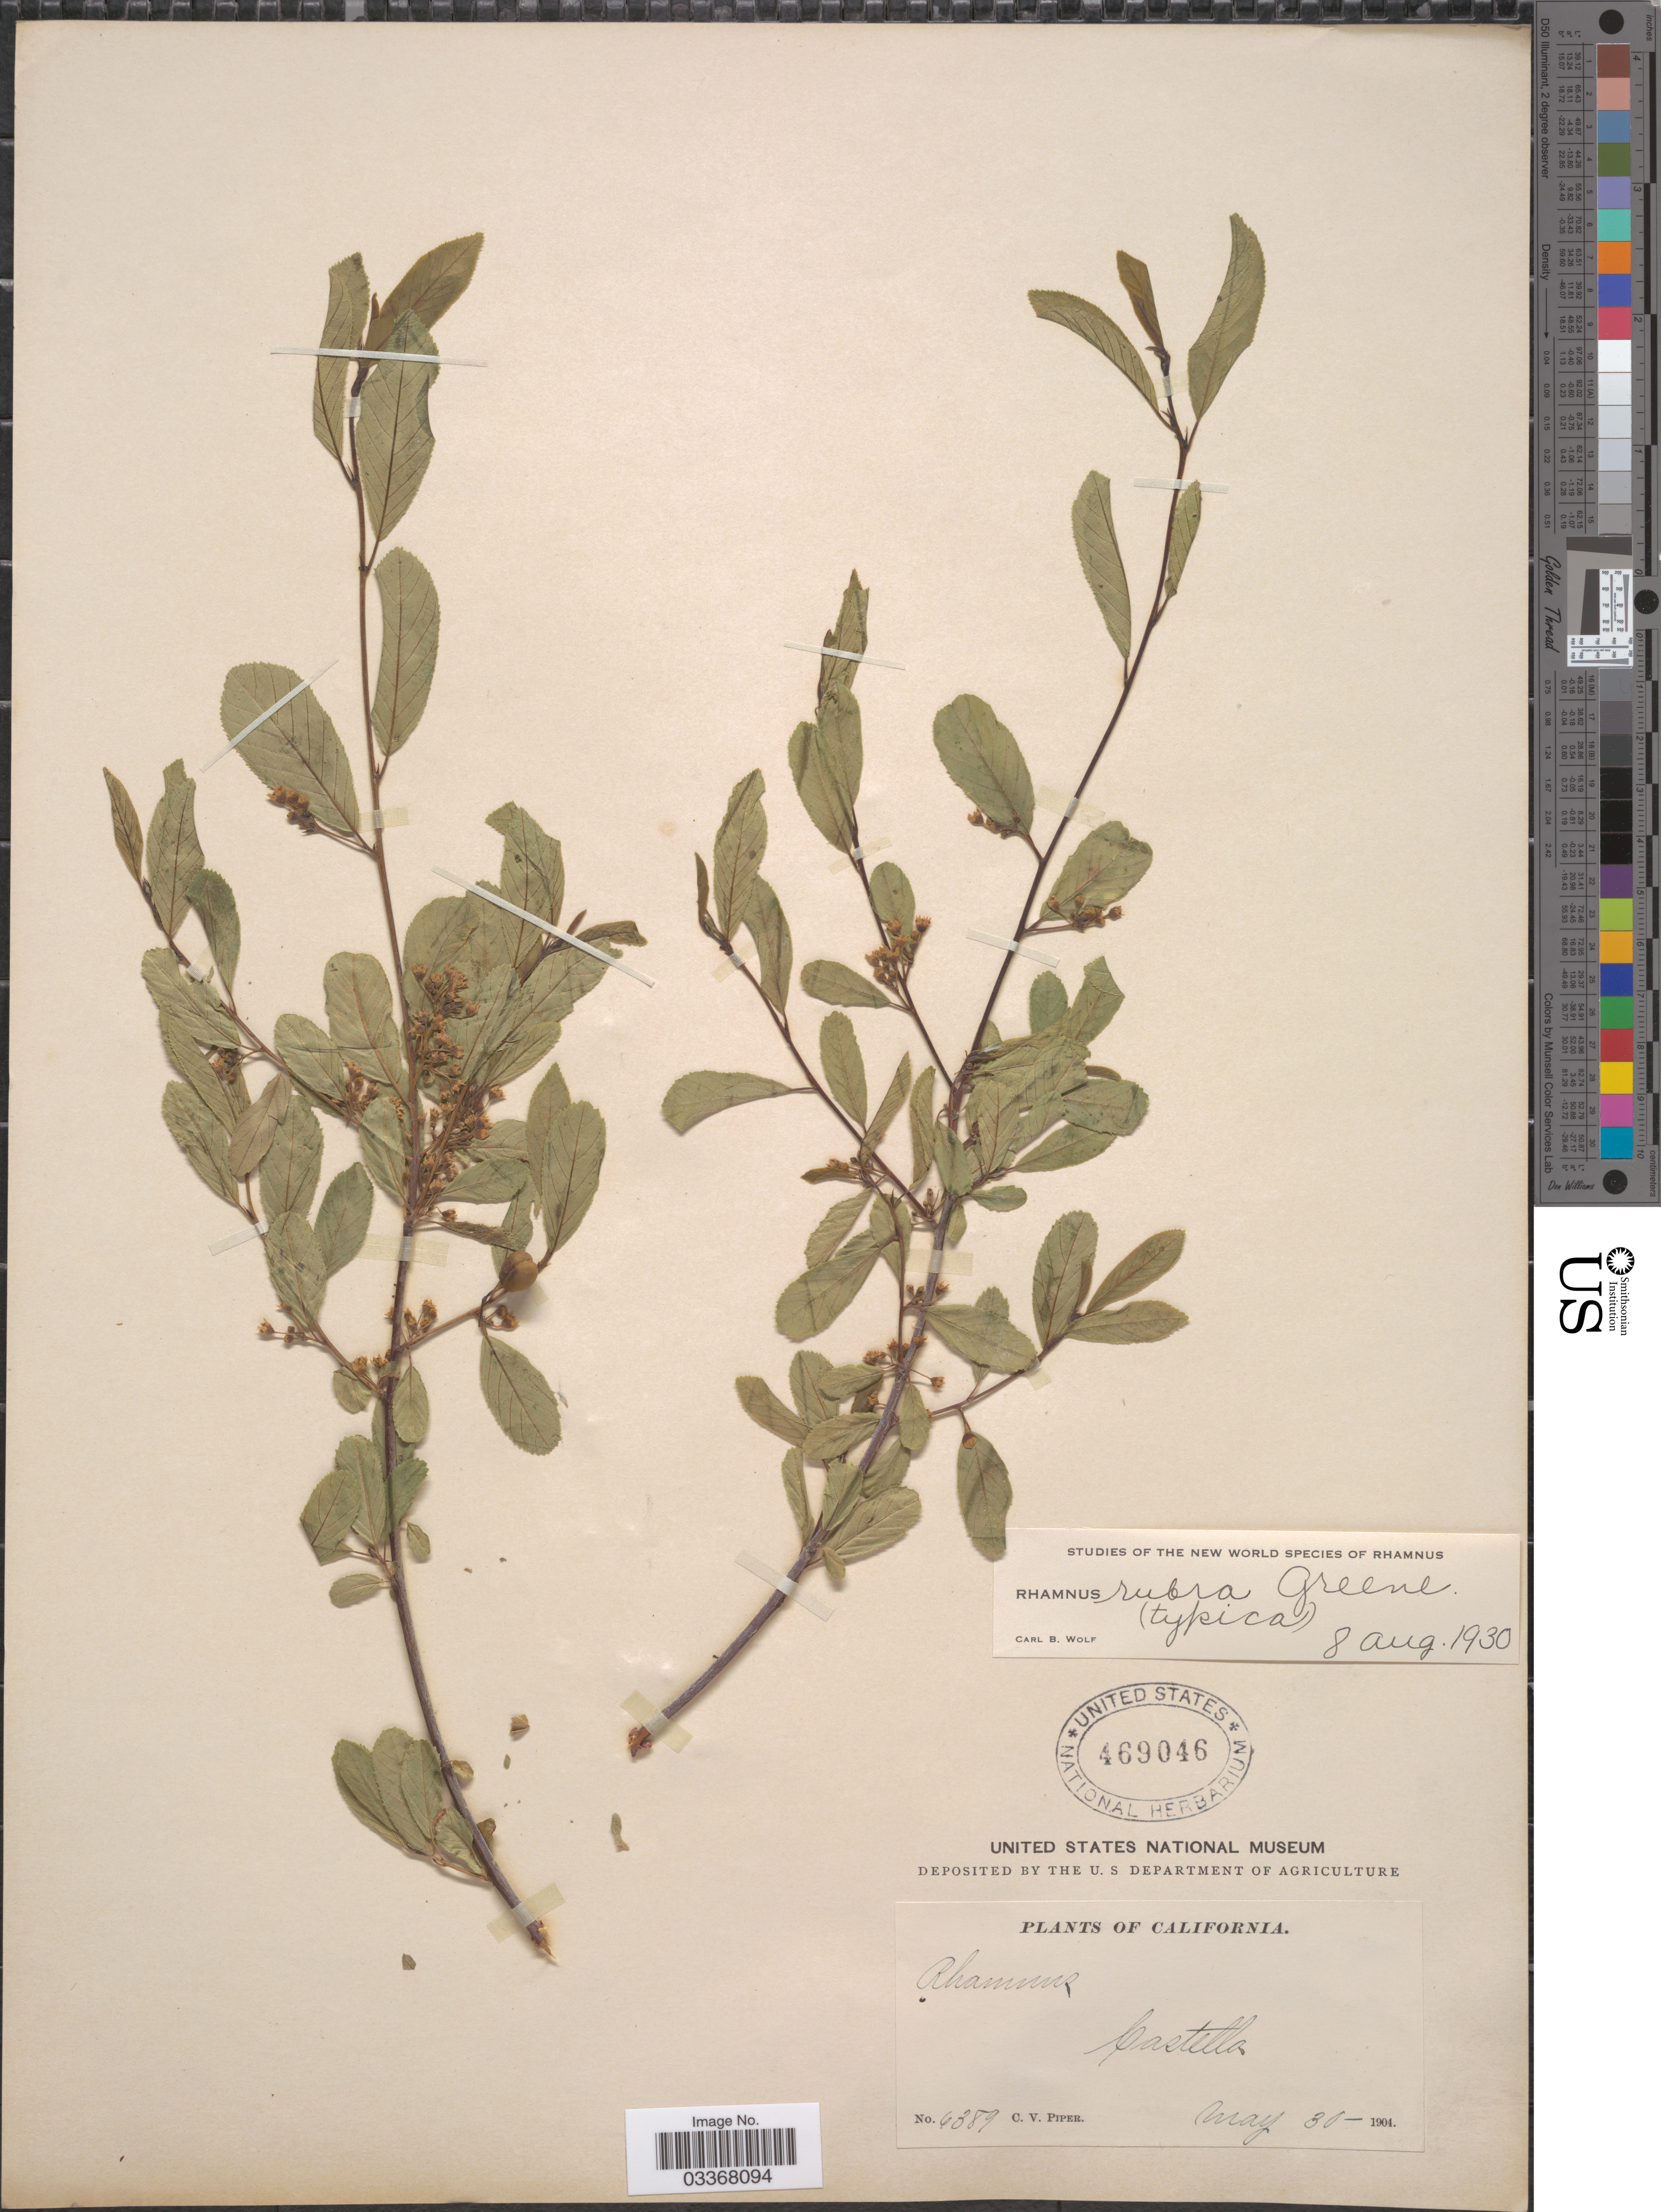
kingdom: Plantae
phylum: Tracheophyta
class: Magnoliopsida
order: Rosales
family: Rhamnaceae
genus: Frangula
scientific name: Frangula rubra subsp. rubra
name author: (Greene) Grubov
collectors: C. V. Piper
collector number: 6389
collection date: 1904-05-30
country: United States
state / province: California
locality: Castella.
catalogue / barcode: US 469046